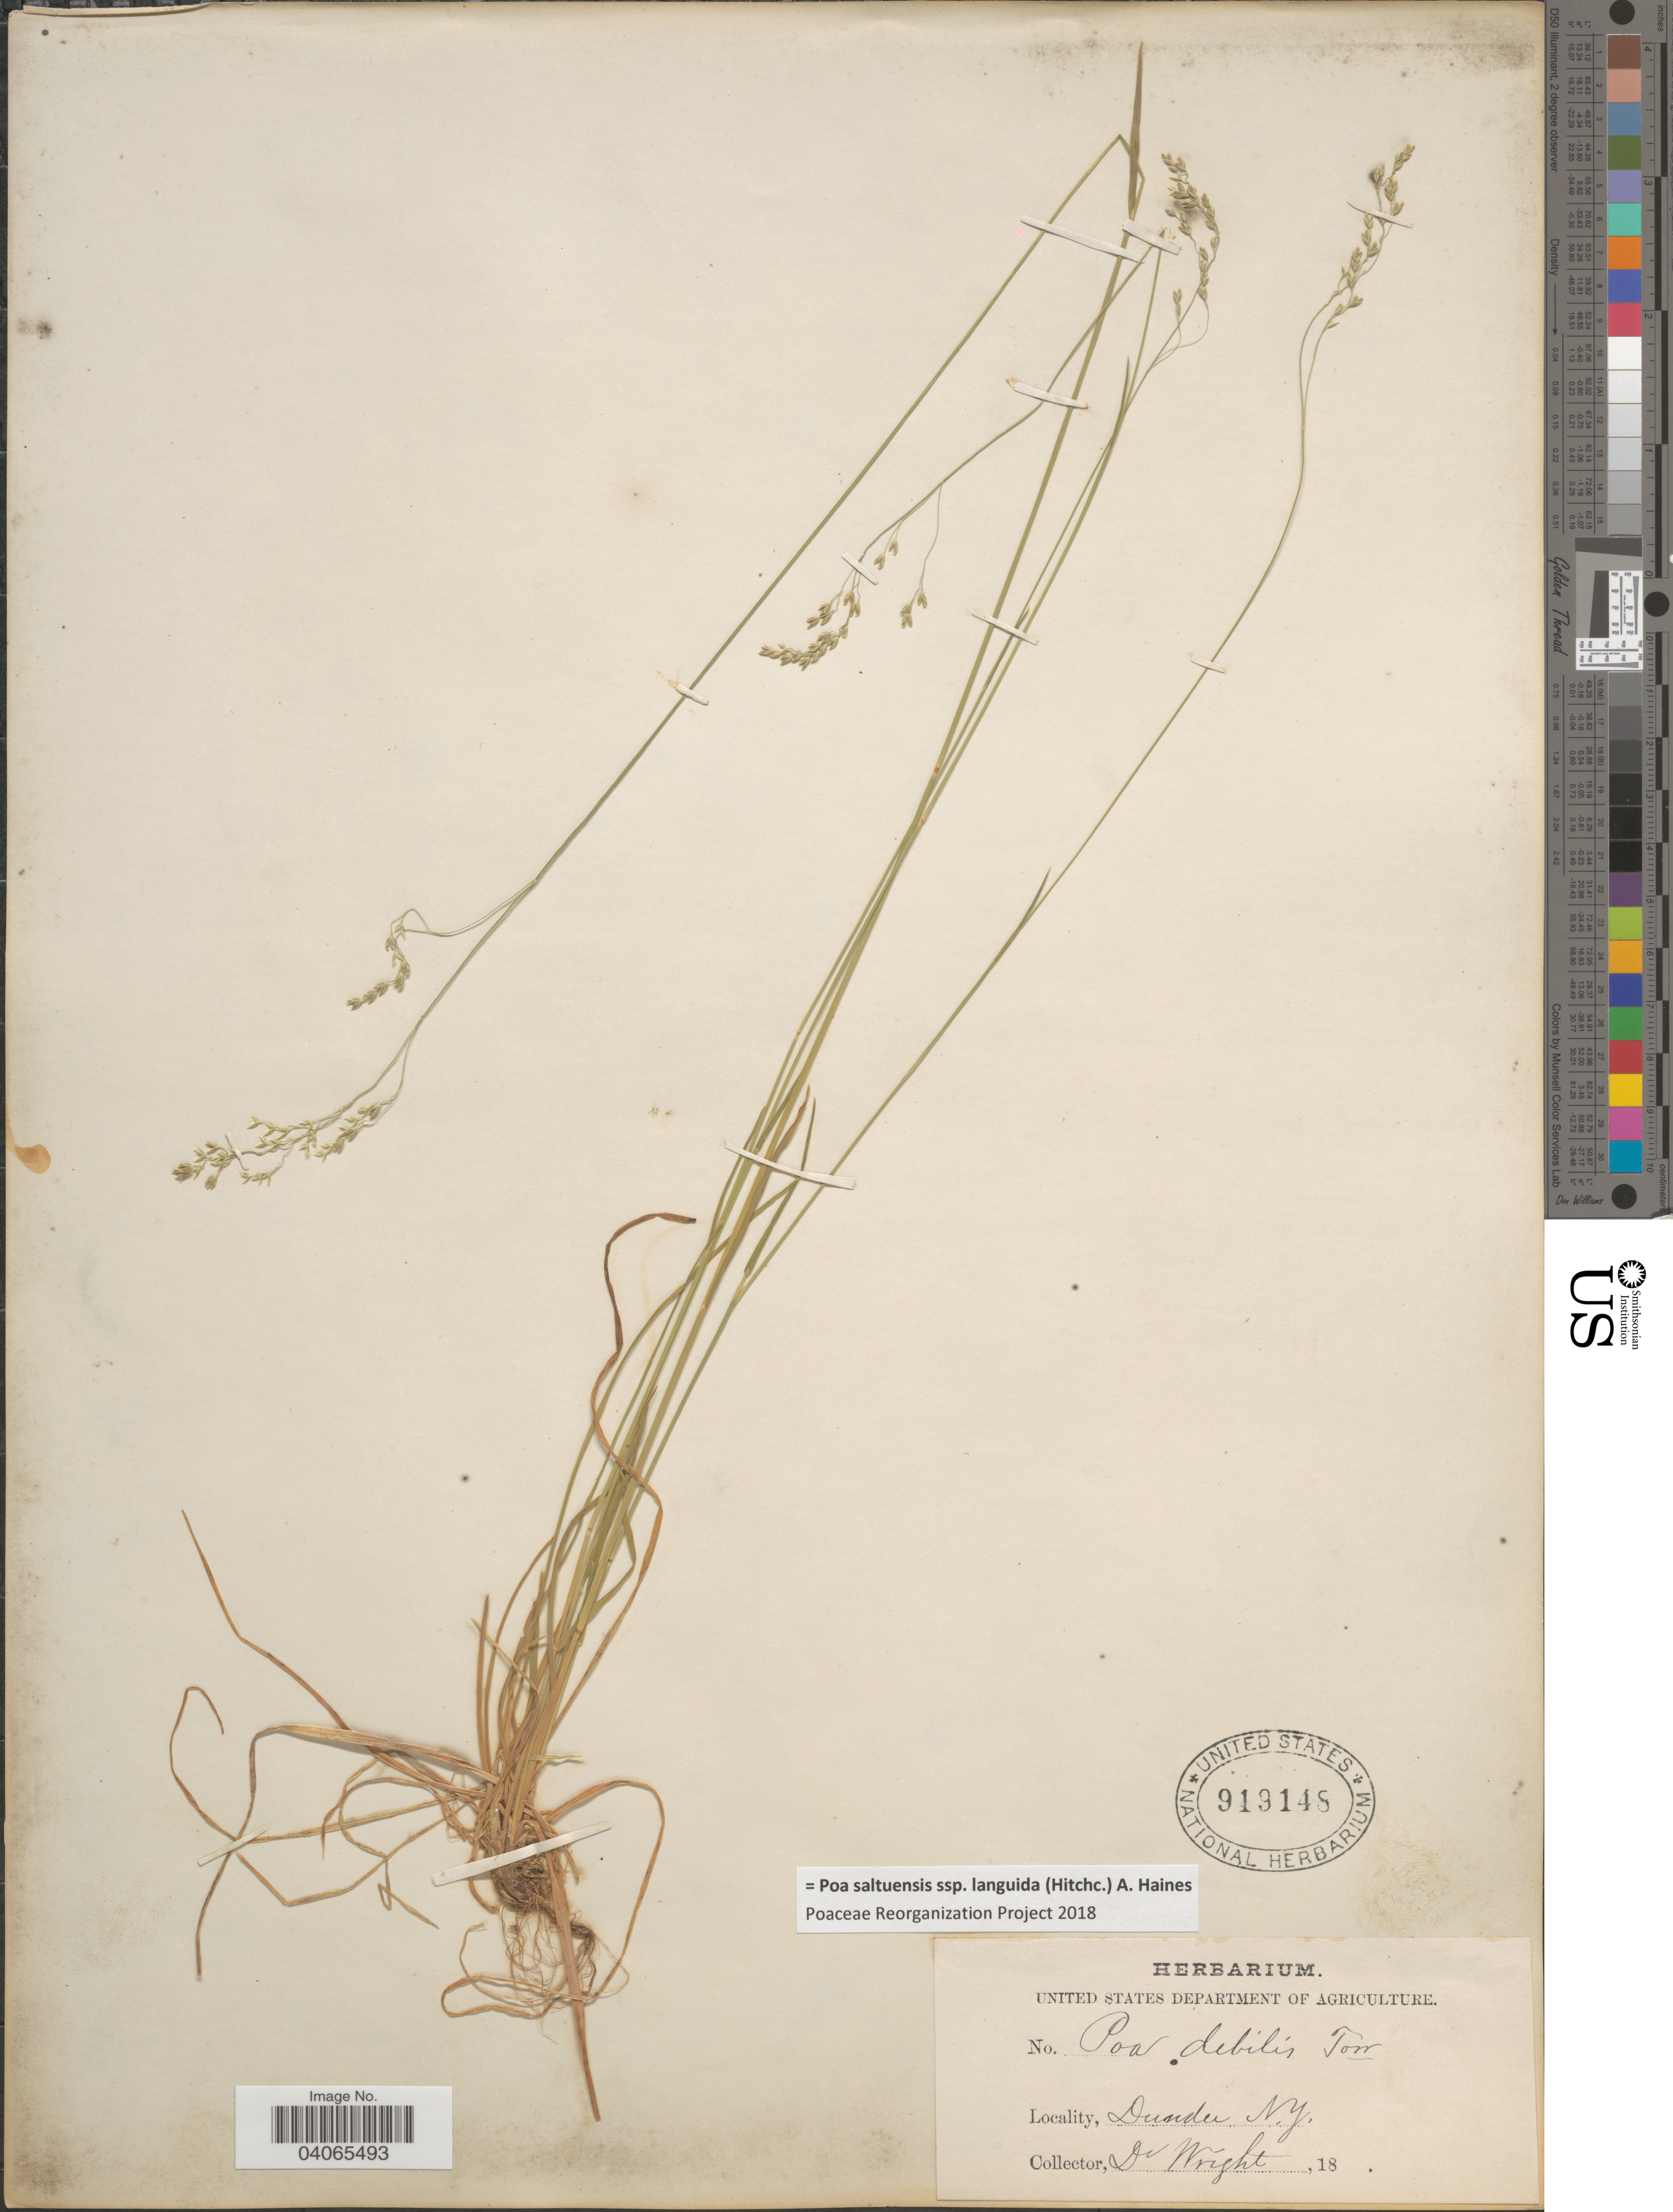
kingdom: Plantae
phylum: Tracheophyta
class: Liliopsida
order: Poales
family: Poaceae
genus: Poa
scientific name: Poa saltuensis subsp. languida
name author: (Hitchc.) A. Haines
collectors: Wright, --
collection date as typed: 18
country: United States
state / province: New York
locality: Dundee.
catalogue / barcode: US 919148